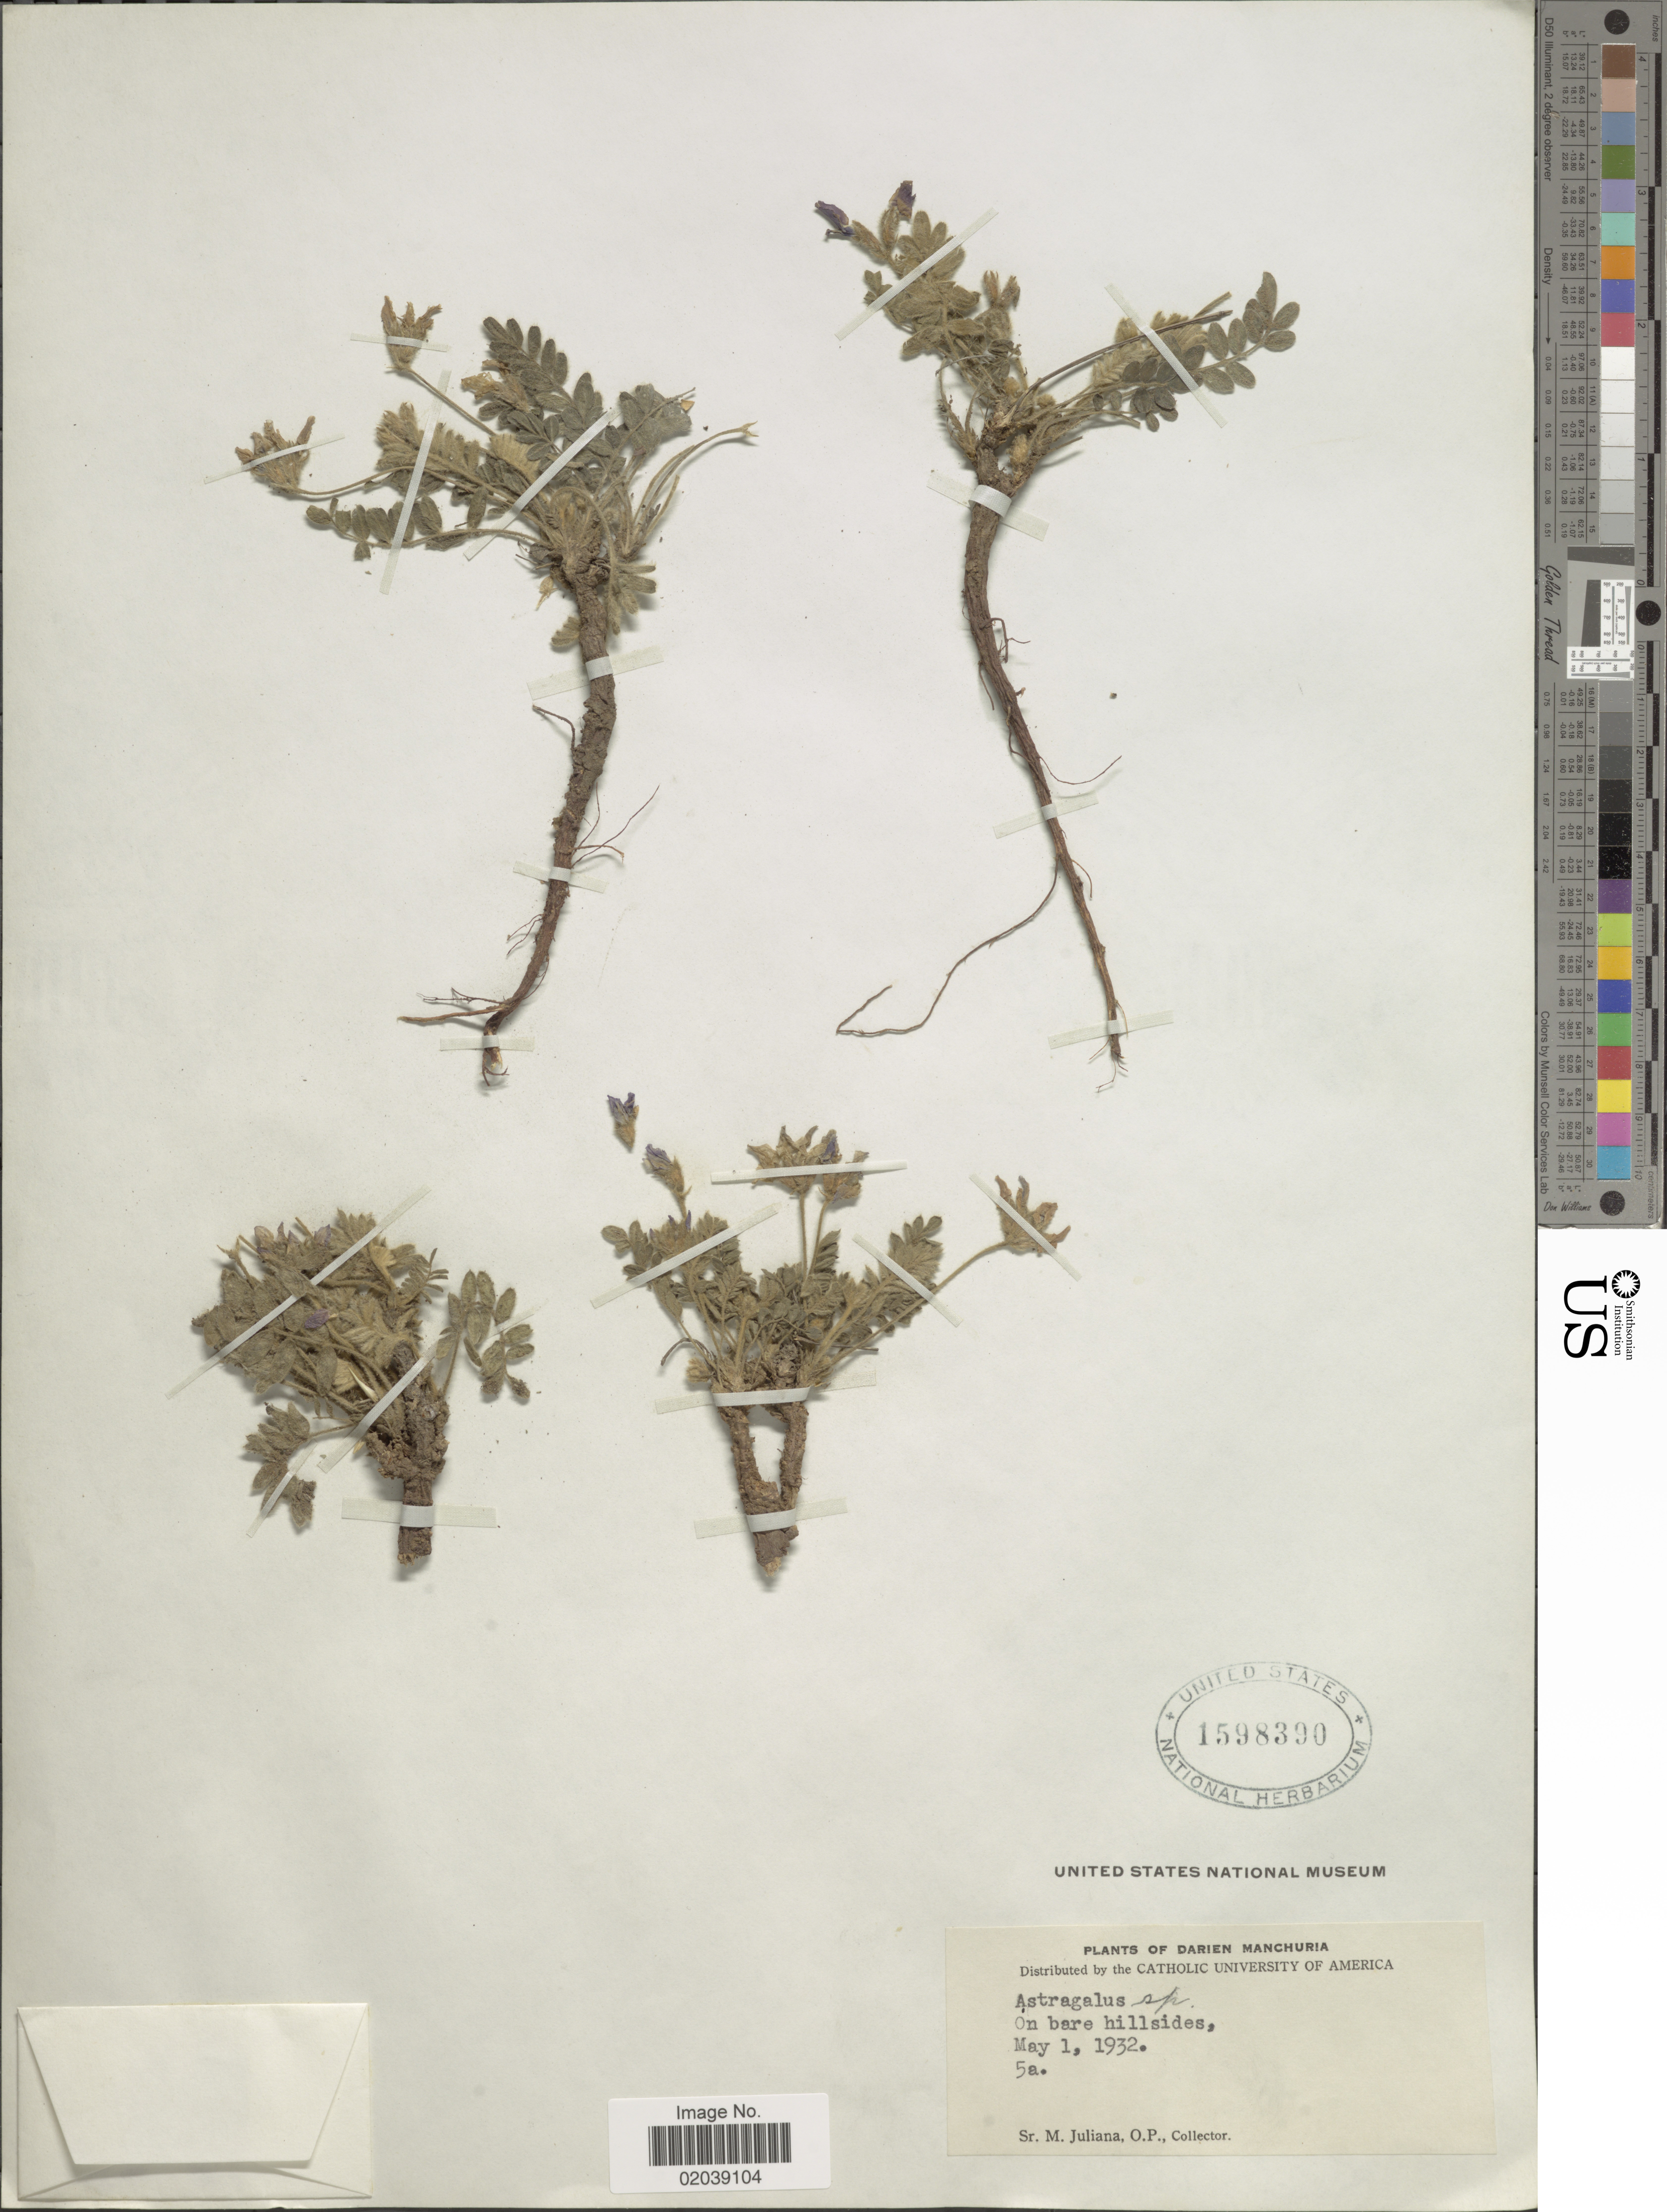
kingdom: Plantae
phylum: Tracheophyta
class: Magnoliopsida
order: Fabales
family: Fabaceae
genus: Astragalus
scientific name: Astragalus sp.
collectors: O. M. Juliana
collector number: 5A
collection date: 1932-05-01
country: China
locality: Darien Manchuria, on bare hillsides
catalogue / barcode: US 1598390